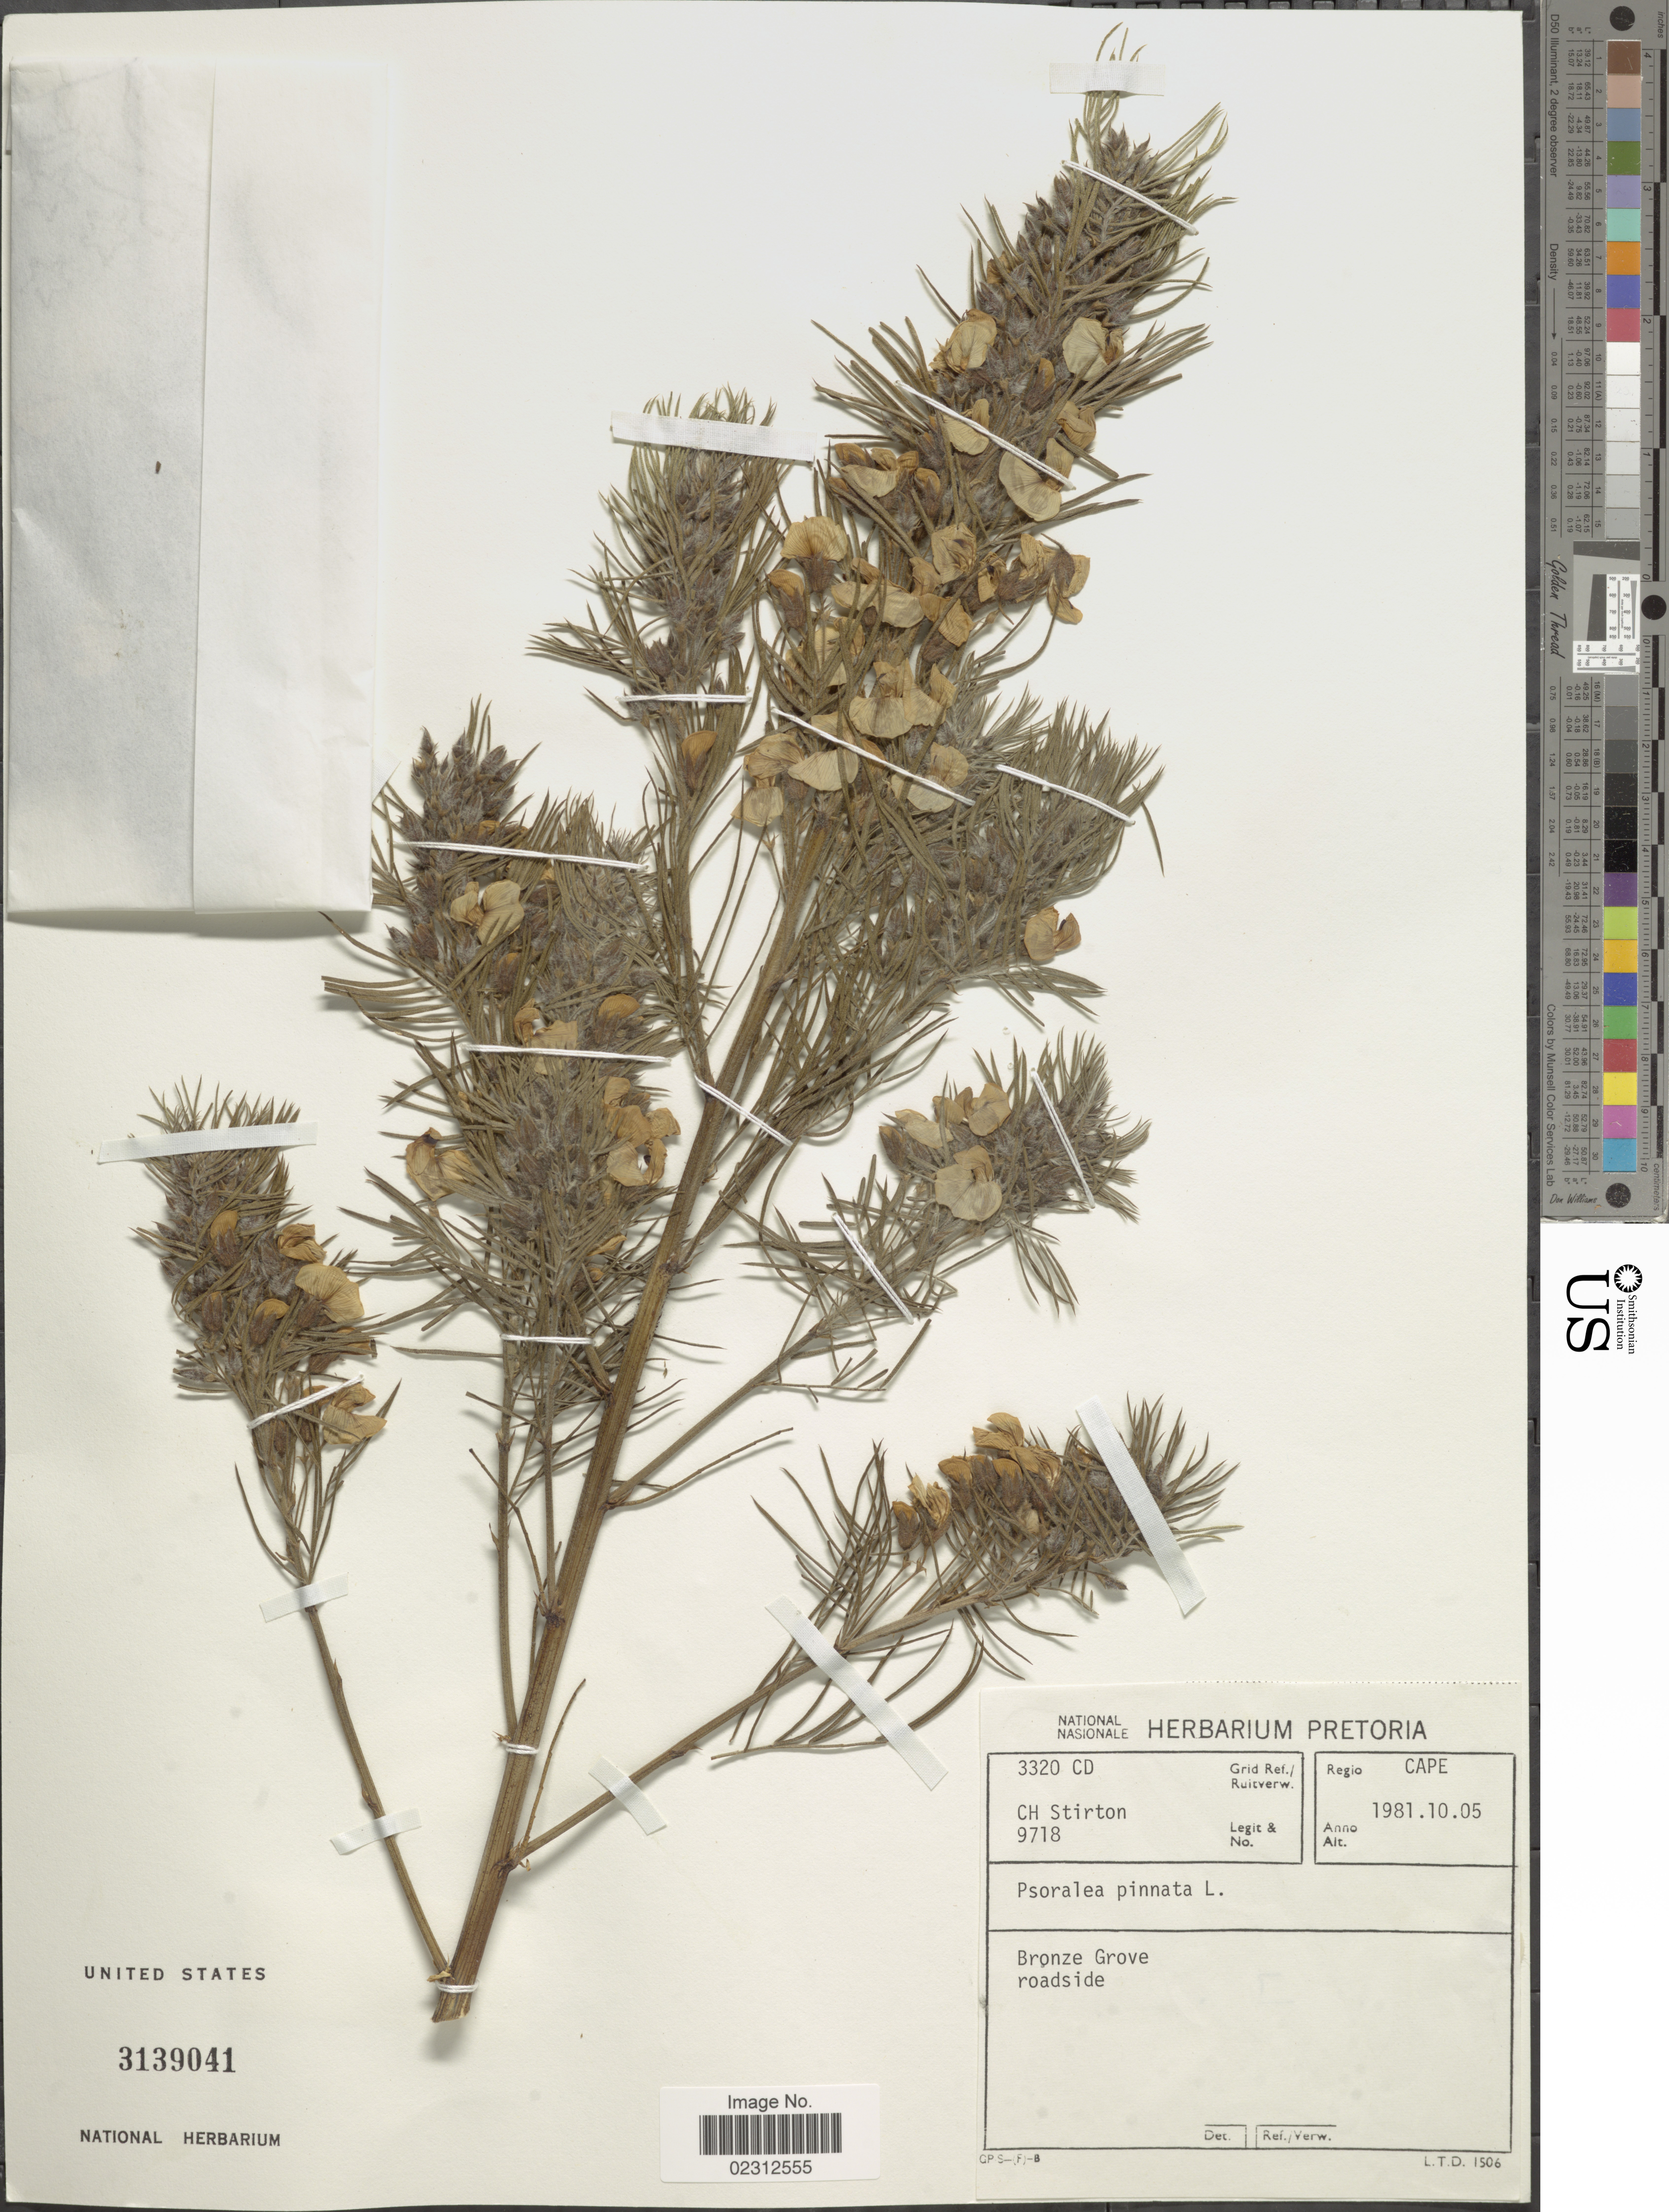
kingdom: Plantae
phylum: Tracheophyta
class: Magnoliopsida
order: Fabales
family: Fabaceae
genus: Psoralea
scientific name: Psoralea pinnata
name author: L.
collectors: C. H. Stirton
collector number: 9718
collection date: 1981-10-05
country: South Africa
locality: Cape, Bronze Grove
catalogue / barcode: US 3139041